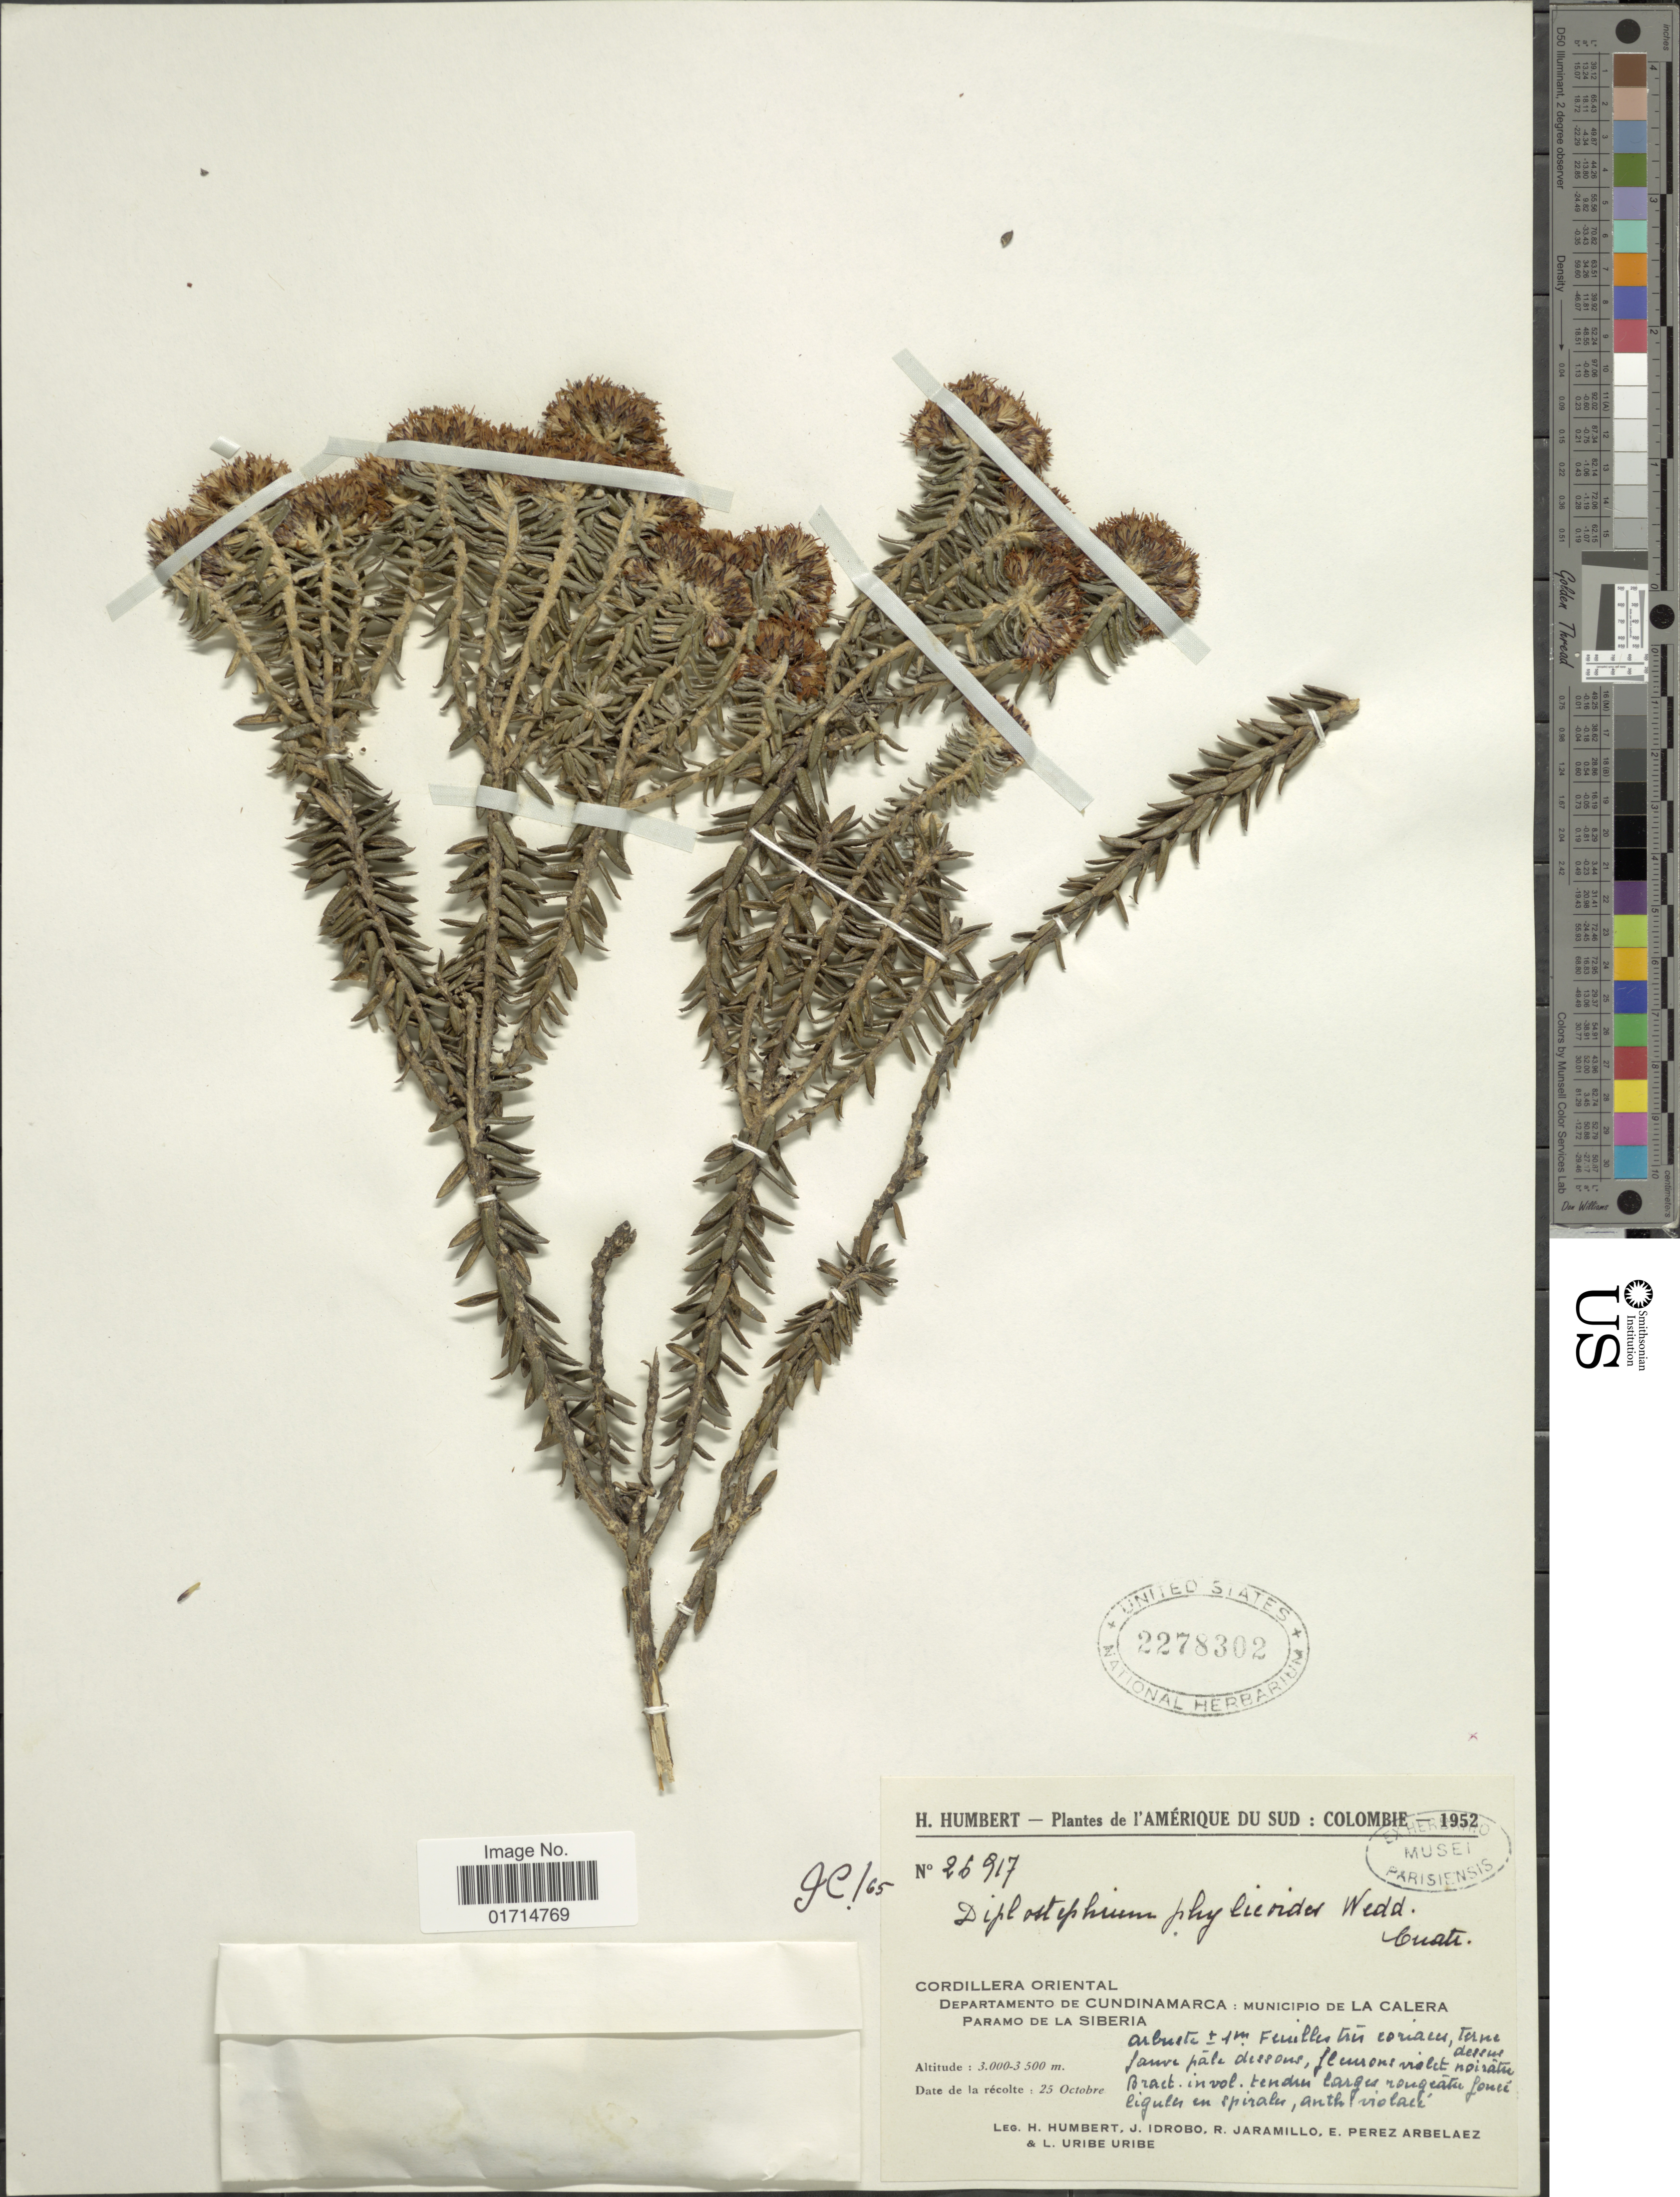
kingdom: Plantae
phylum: Tracheophyta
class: Magnoliopsida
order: Asterales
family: Asteraceae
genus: Diplostephium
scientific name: Diplostephium phylicoides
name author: (Kunth) Wedd.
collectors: H. Humbert, J. M. Idrobo, R. Jaramillo M., E. Pérez Arbeláez & L. Uribe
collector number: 26917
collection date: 1952-10-25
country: Colombia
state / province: Cundinamarca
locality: Cordillera Oriental, Municipio de La Calera, Paramo de La Siberia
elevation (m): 3000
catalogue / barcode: US 2278302